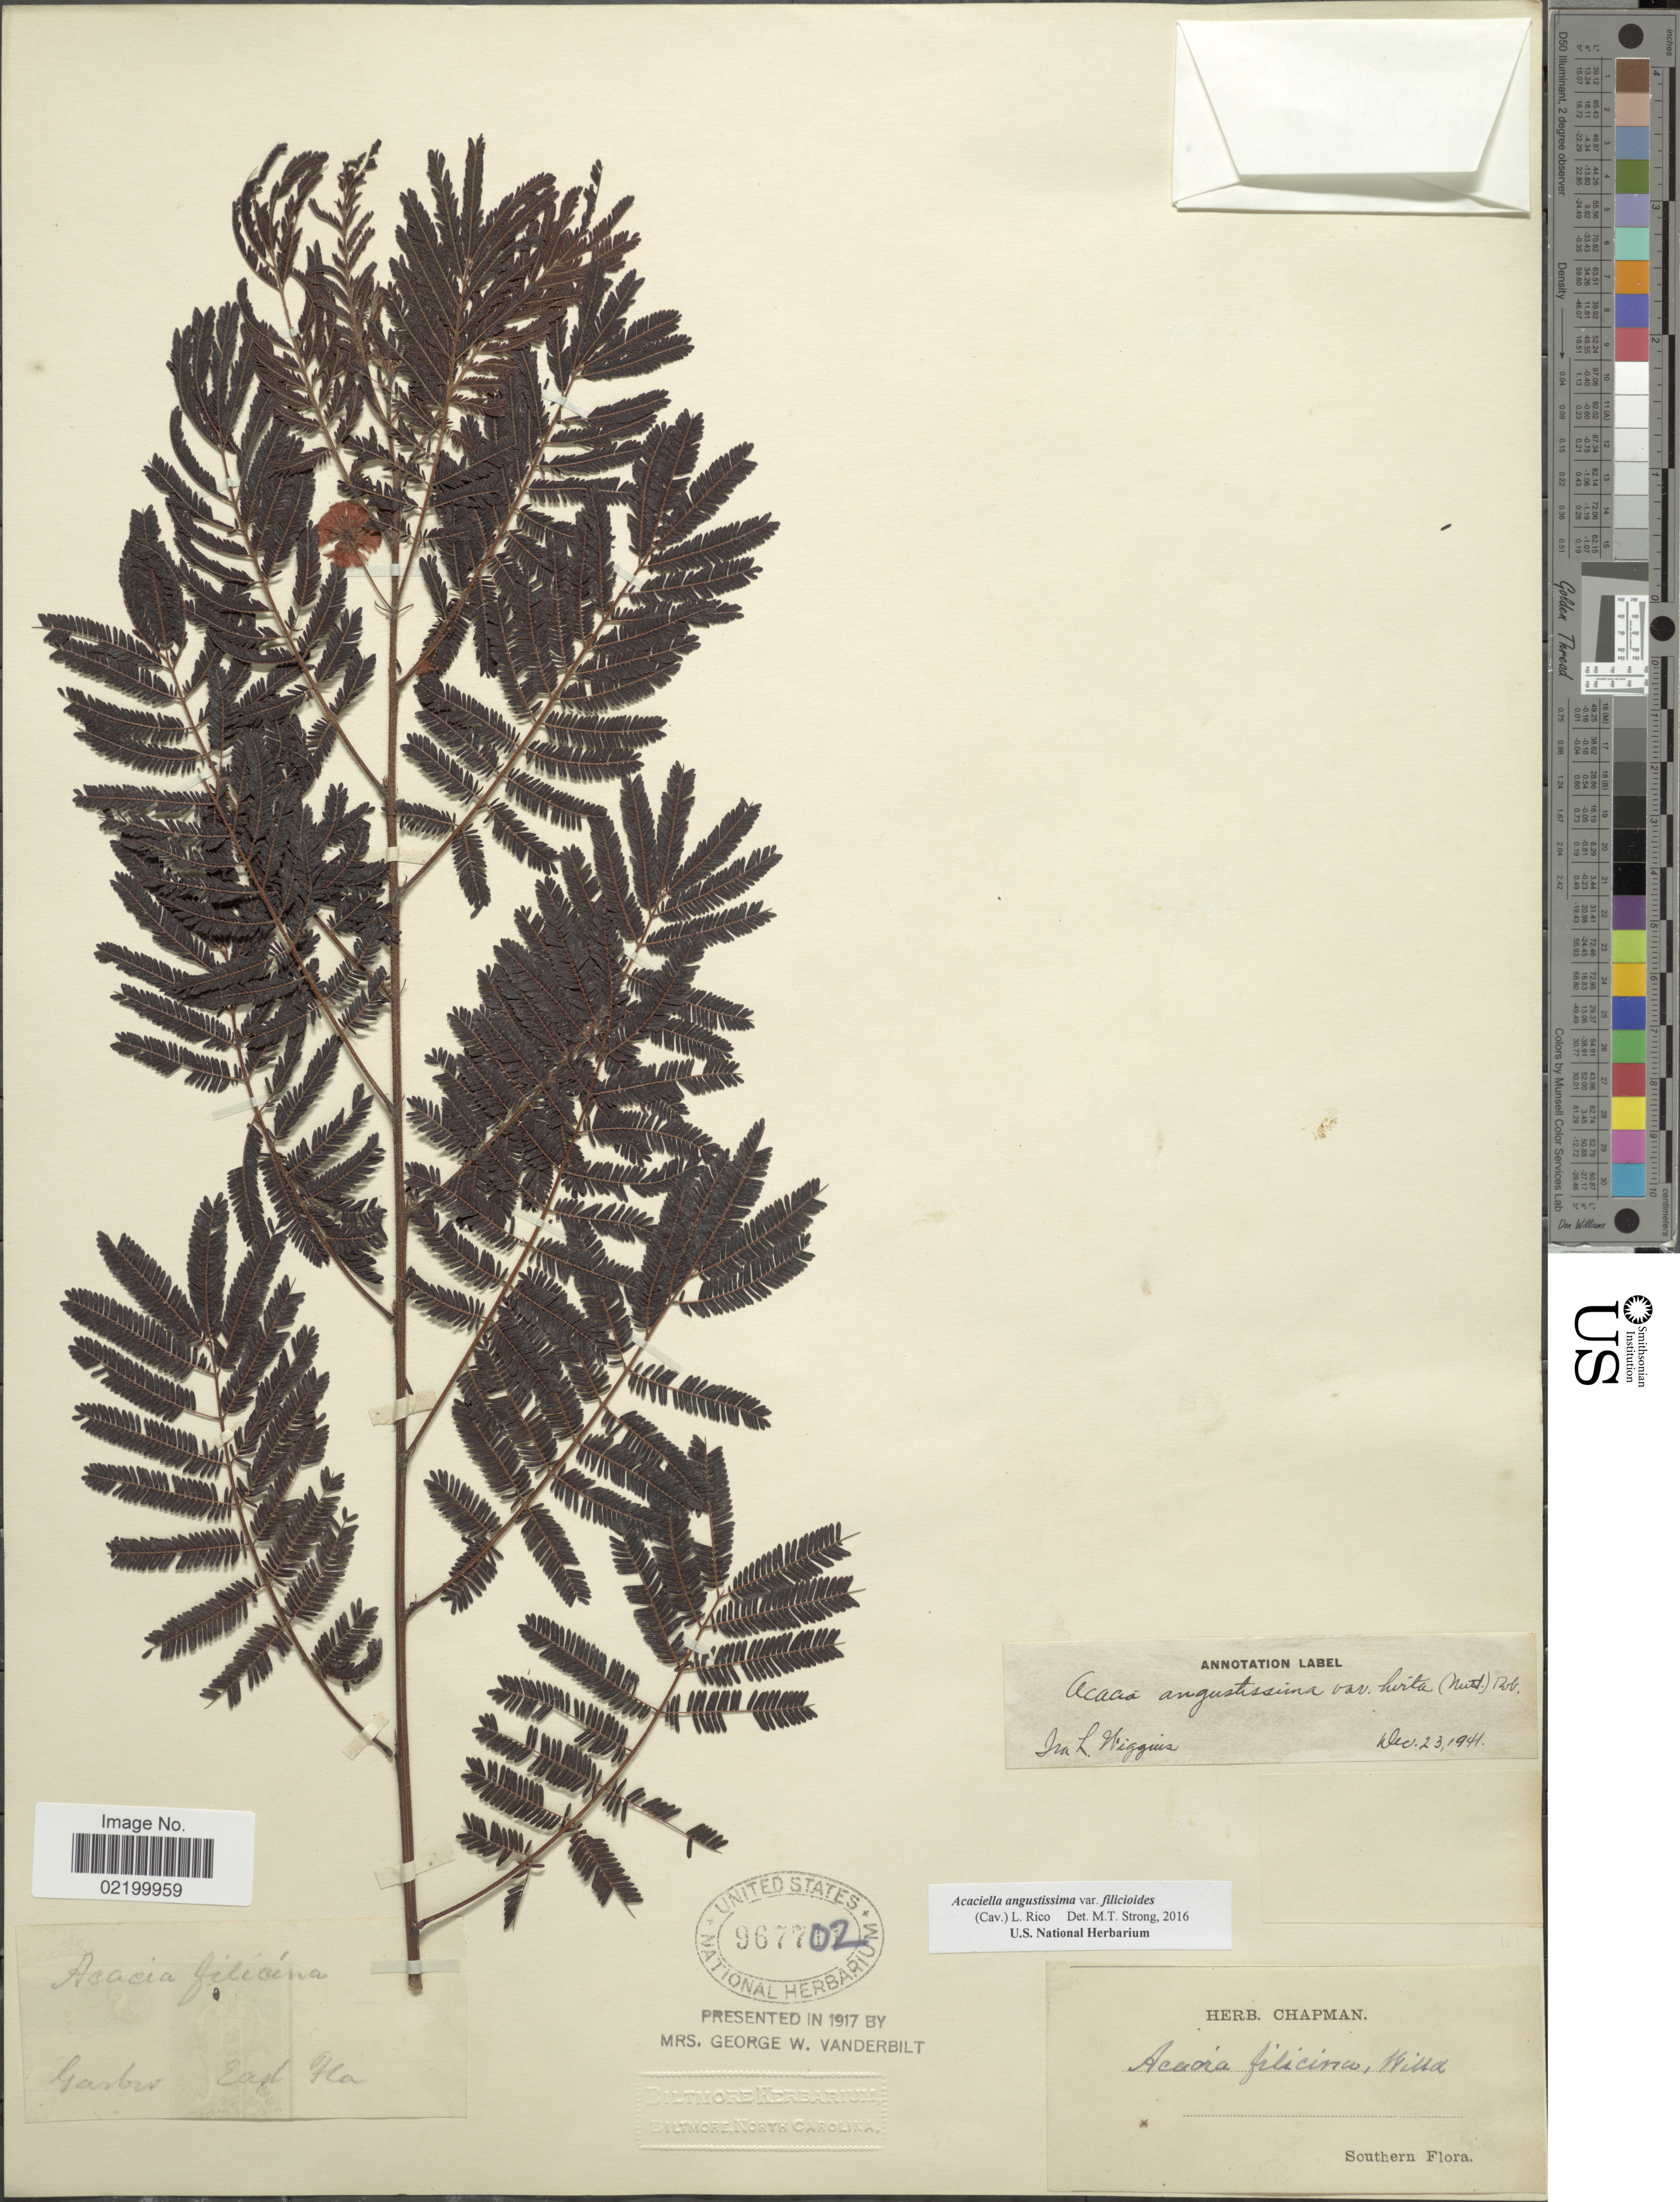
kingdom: Plantae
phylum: Tracheophyta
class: Magnoliopsida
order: Fabales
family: Fabaceae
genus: Acaciella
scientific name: Acaciella angustissima var. filicioides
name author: (Cav.) L. Rico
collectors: ex herb. Chapman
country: United States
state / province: Florida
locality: South. Harbor, East Fla.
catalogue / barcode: US 967702